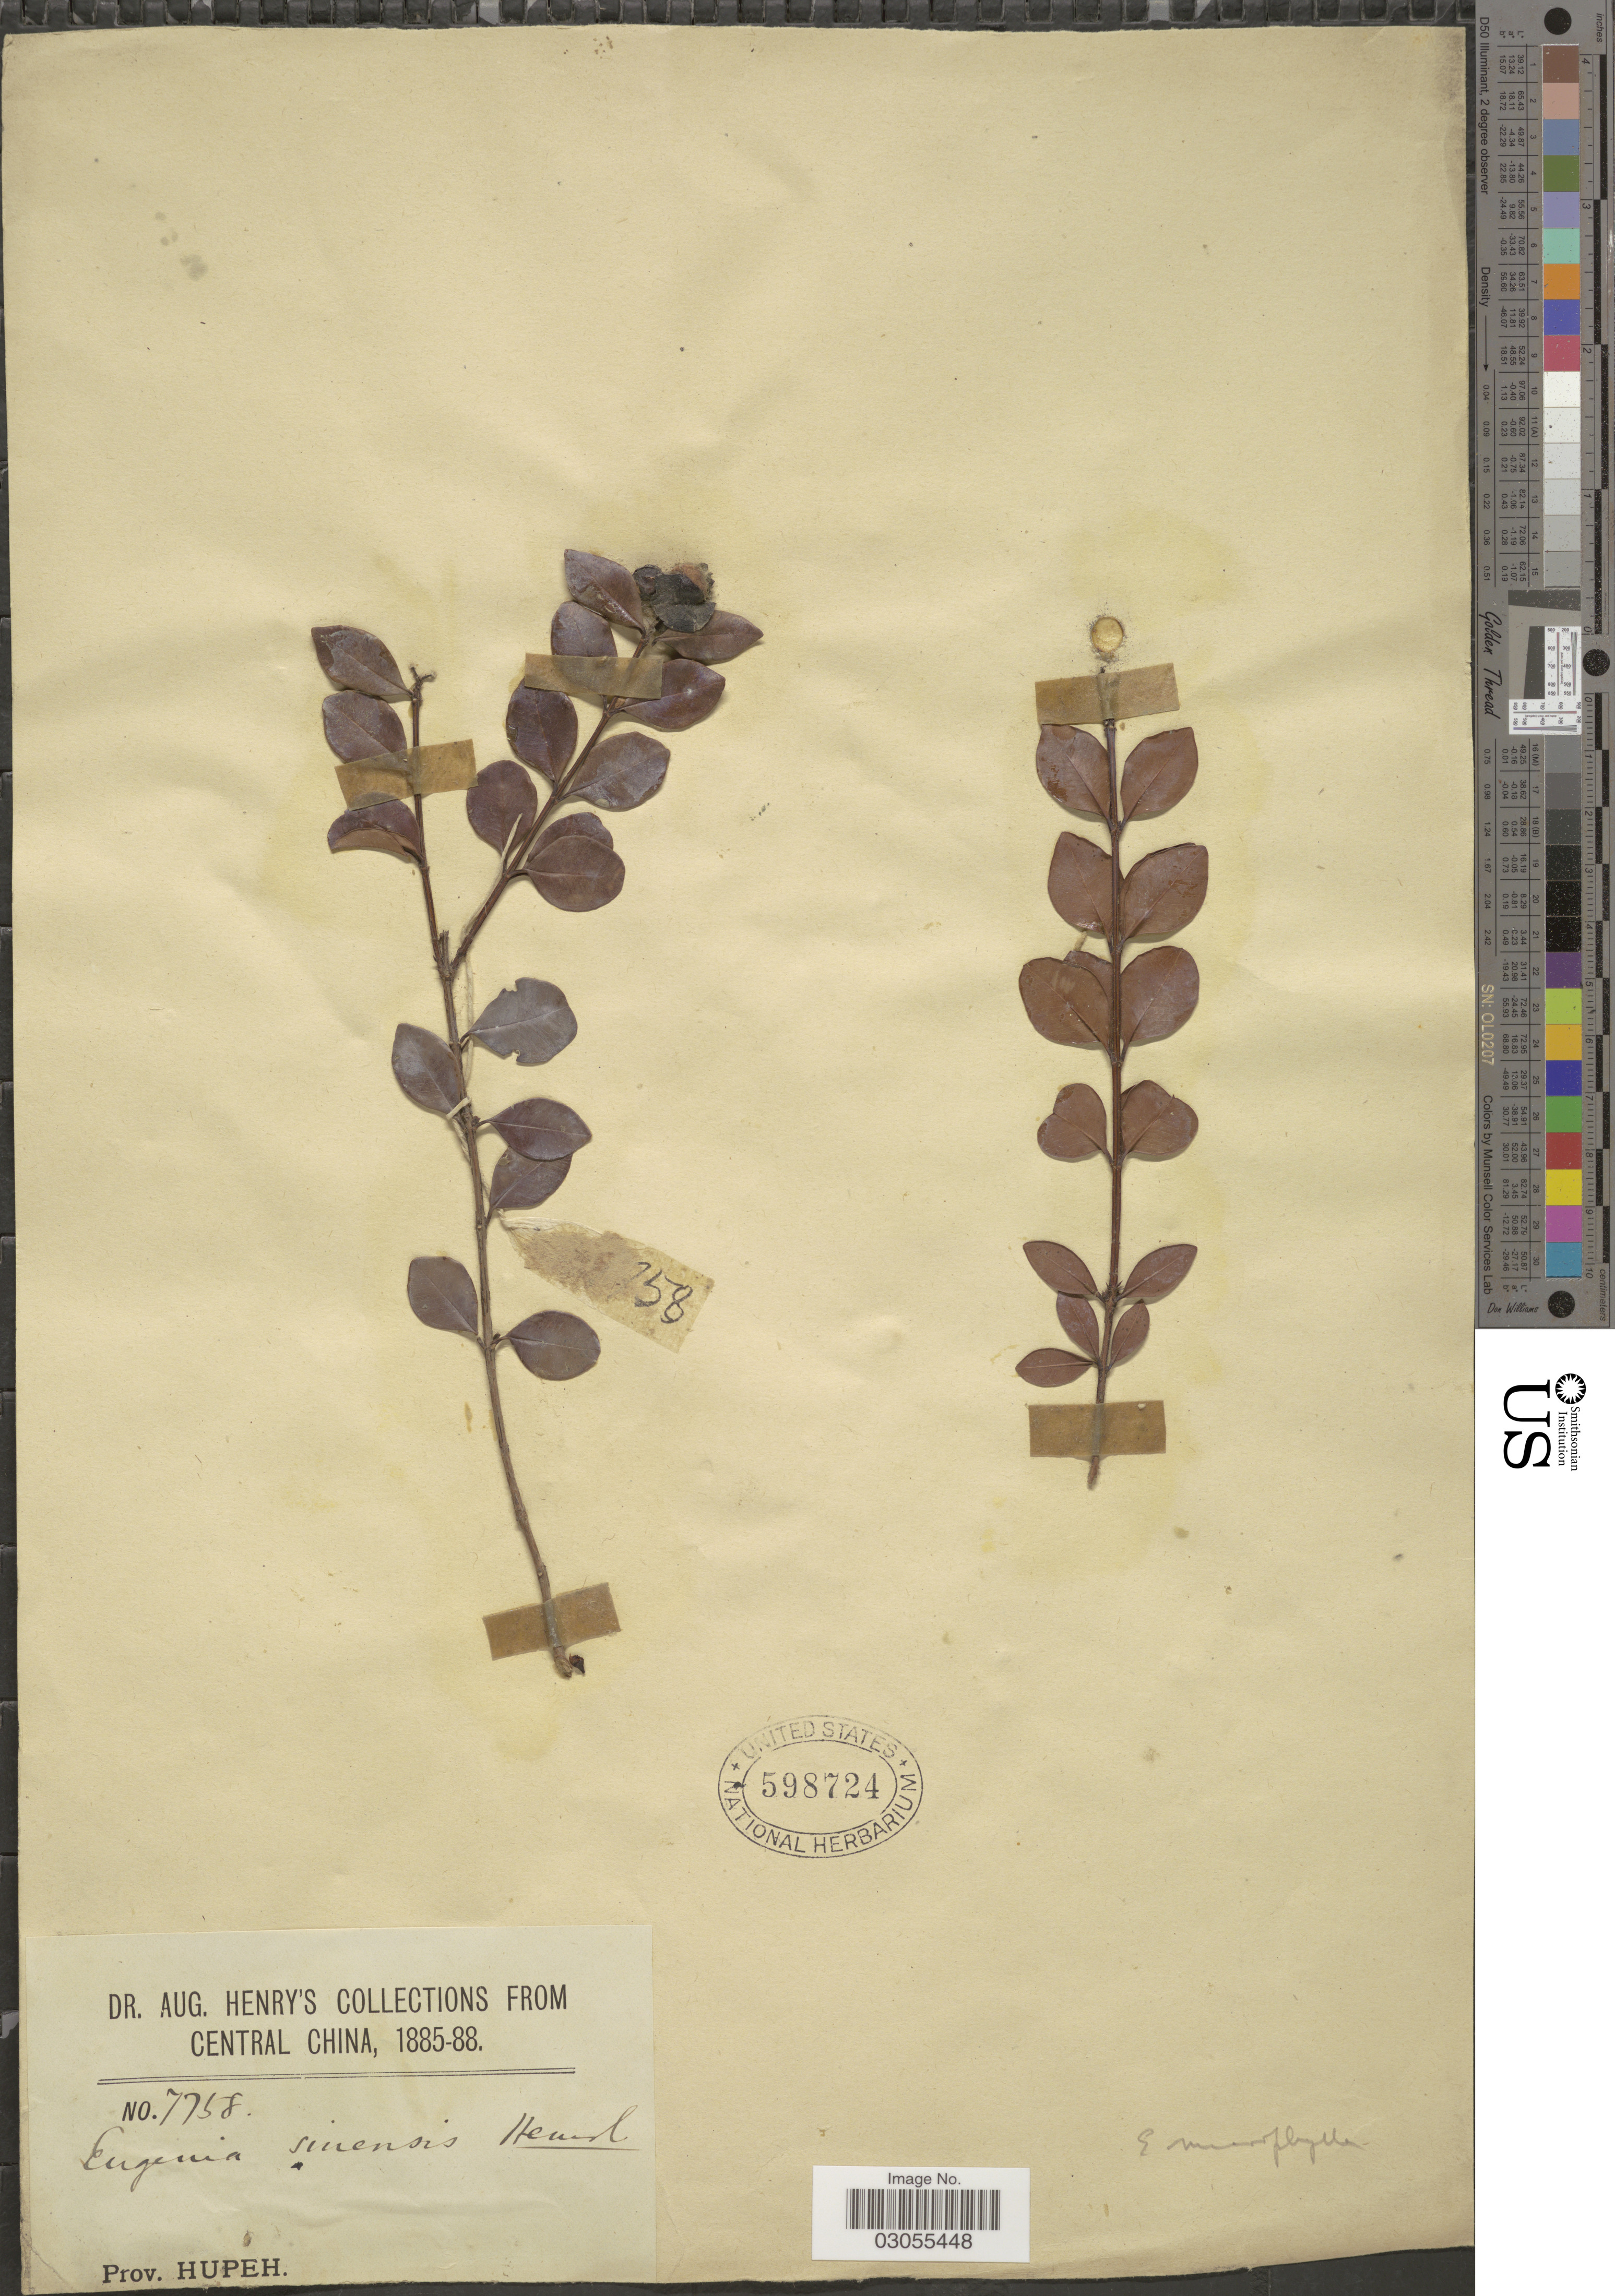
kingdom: Plantae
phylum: Tracheophyta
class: Magnoliopsida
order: Myrtales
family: Myrtaceae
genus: Syzygium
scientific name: Syzygium buxifolium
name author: Hook. & Arn.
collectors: A. Henry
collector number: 7758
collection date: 1885/1888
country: China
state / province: Hubei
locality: Central China. Prov. Hupeh.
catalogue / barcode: US 598724